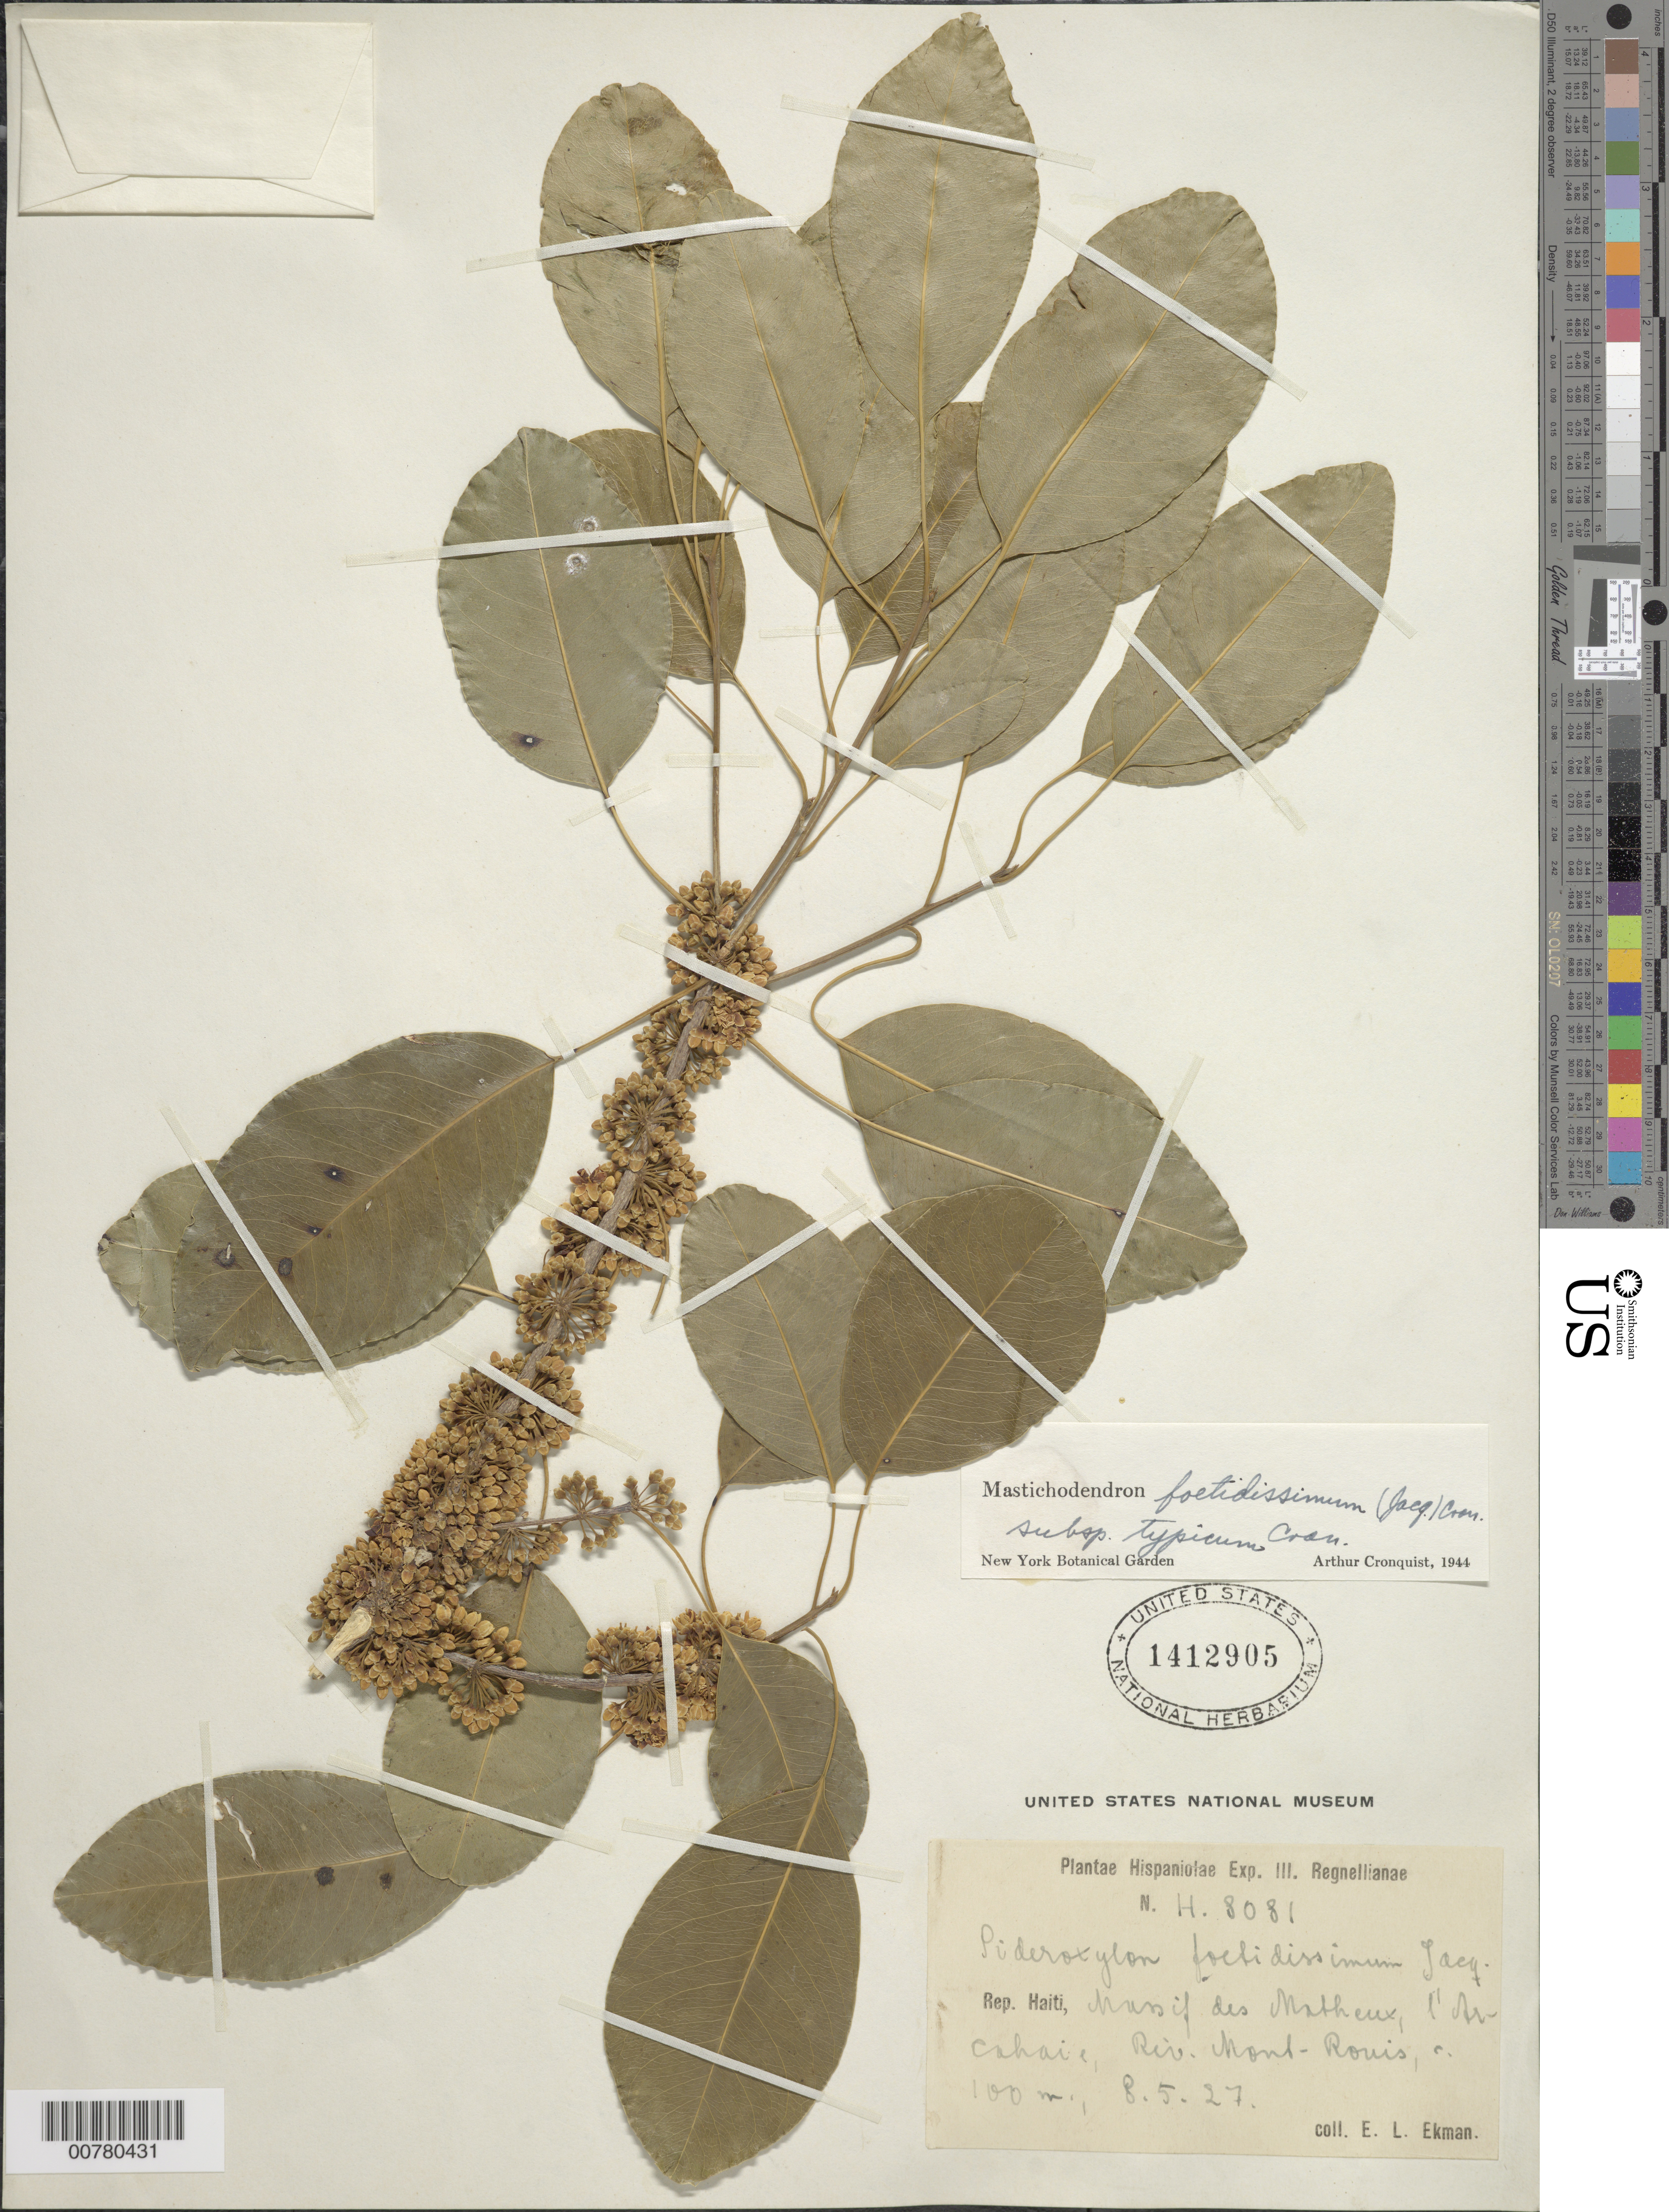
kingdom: Plantae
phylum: Tracheophyta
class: Magnoliopsida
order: Ericales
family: Sapotaceae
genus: Sideroxylon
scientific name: Sideroxylon foetidissimum subsp. foetidissimum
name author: Jacq.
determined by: Cronquist, A. J.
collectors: E. L. Ekman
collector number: H 8081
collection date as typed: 08 May 1927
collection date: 1927-05-08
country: Haiti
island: Hispaniola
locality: Massif des Matheux, l'Arcahaie, Riv. Mont-Rouis.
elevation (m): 100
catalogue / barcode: US 1412905